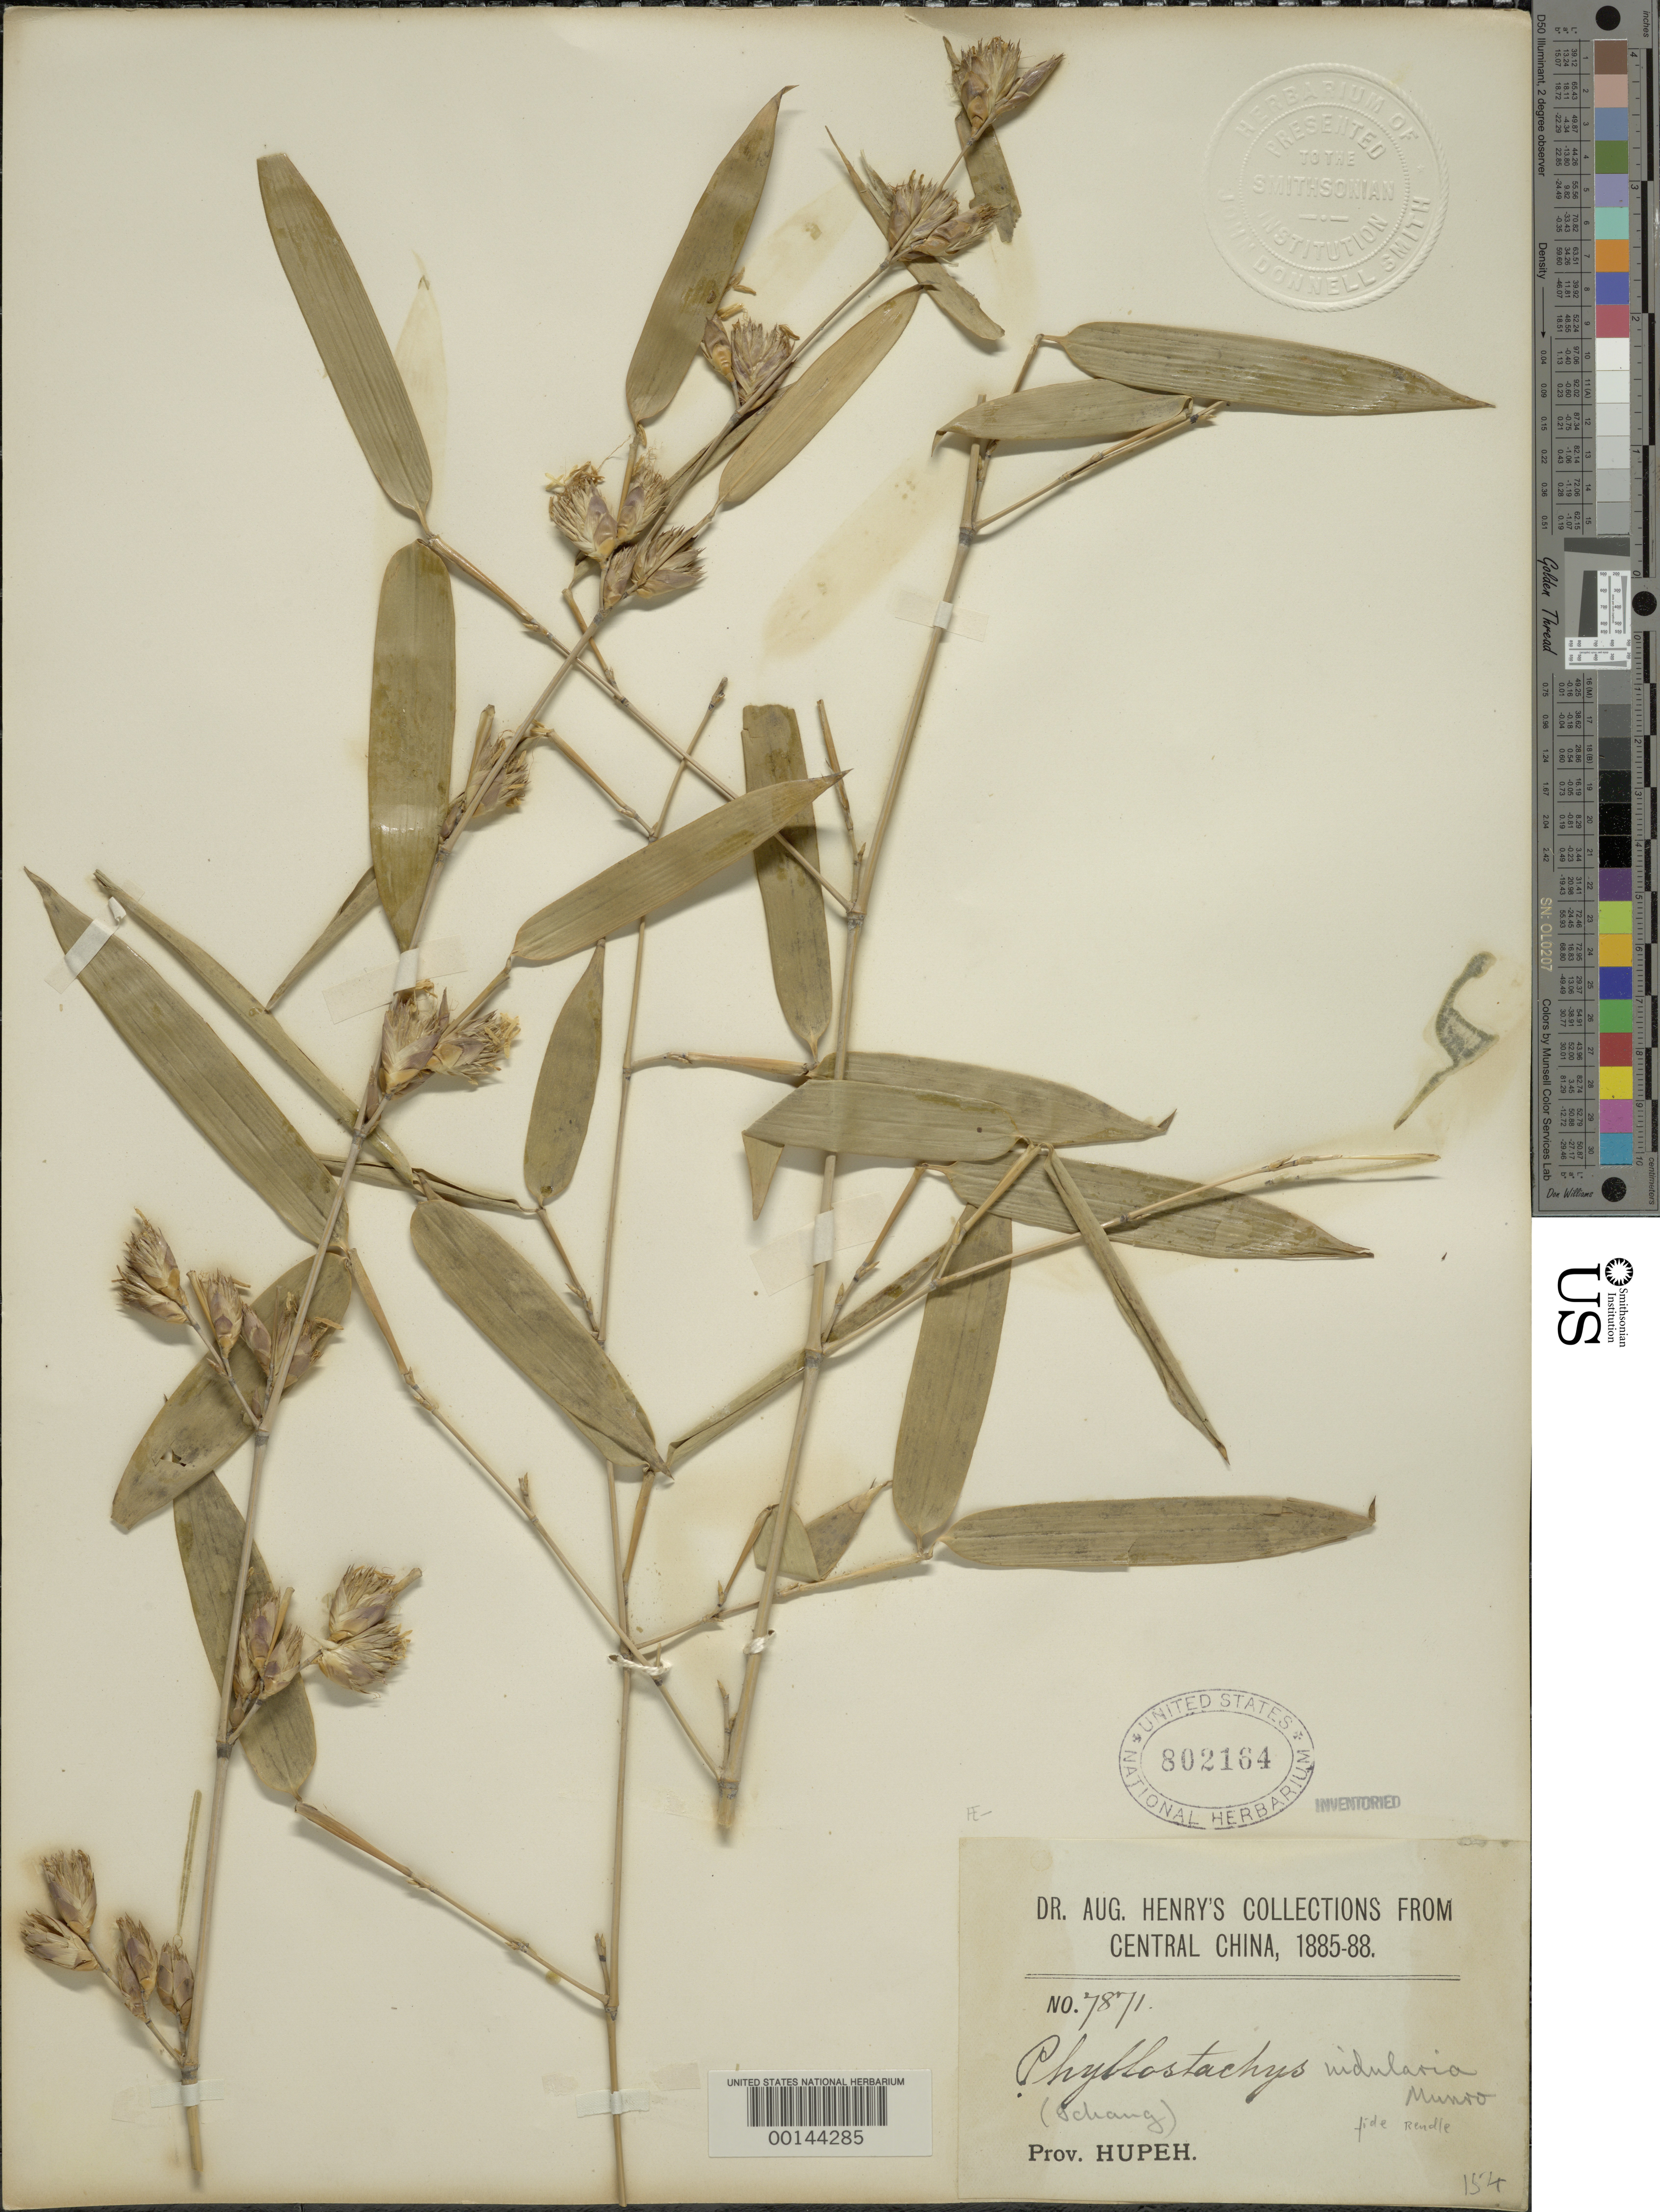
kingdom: Plantae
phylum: Tracheophyta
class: Liliopsida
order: Poales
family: Poaceae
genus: Phyllostachys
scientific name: Phyllostachys nidularia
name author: Munro ex Fenzi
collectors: A. Henry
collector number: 7871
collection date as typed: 1885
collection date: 1885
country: China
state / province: Hubei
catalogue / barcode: US 802164